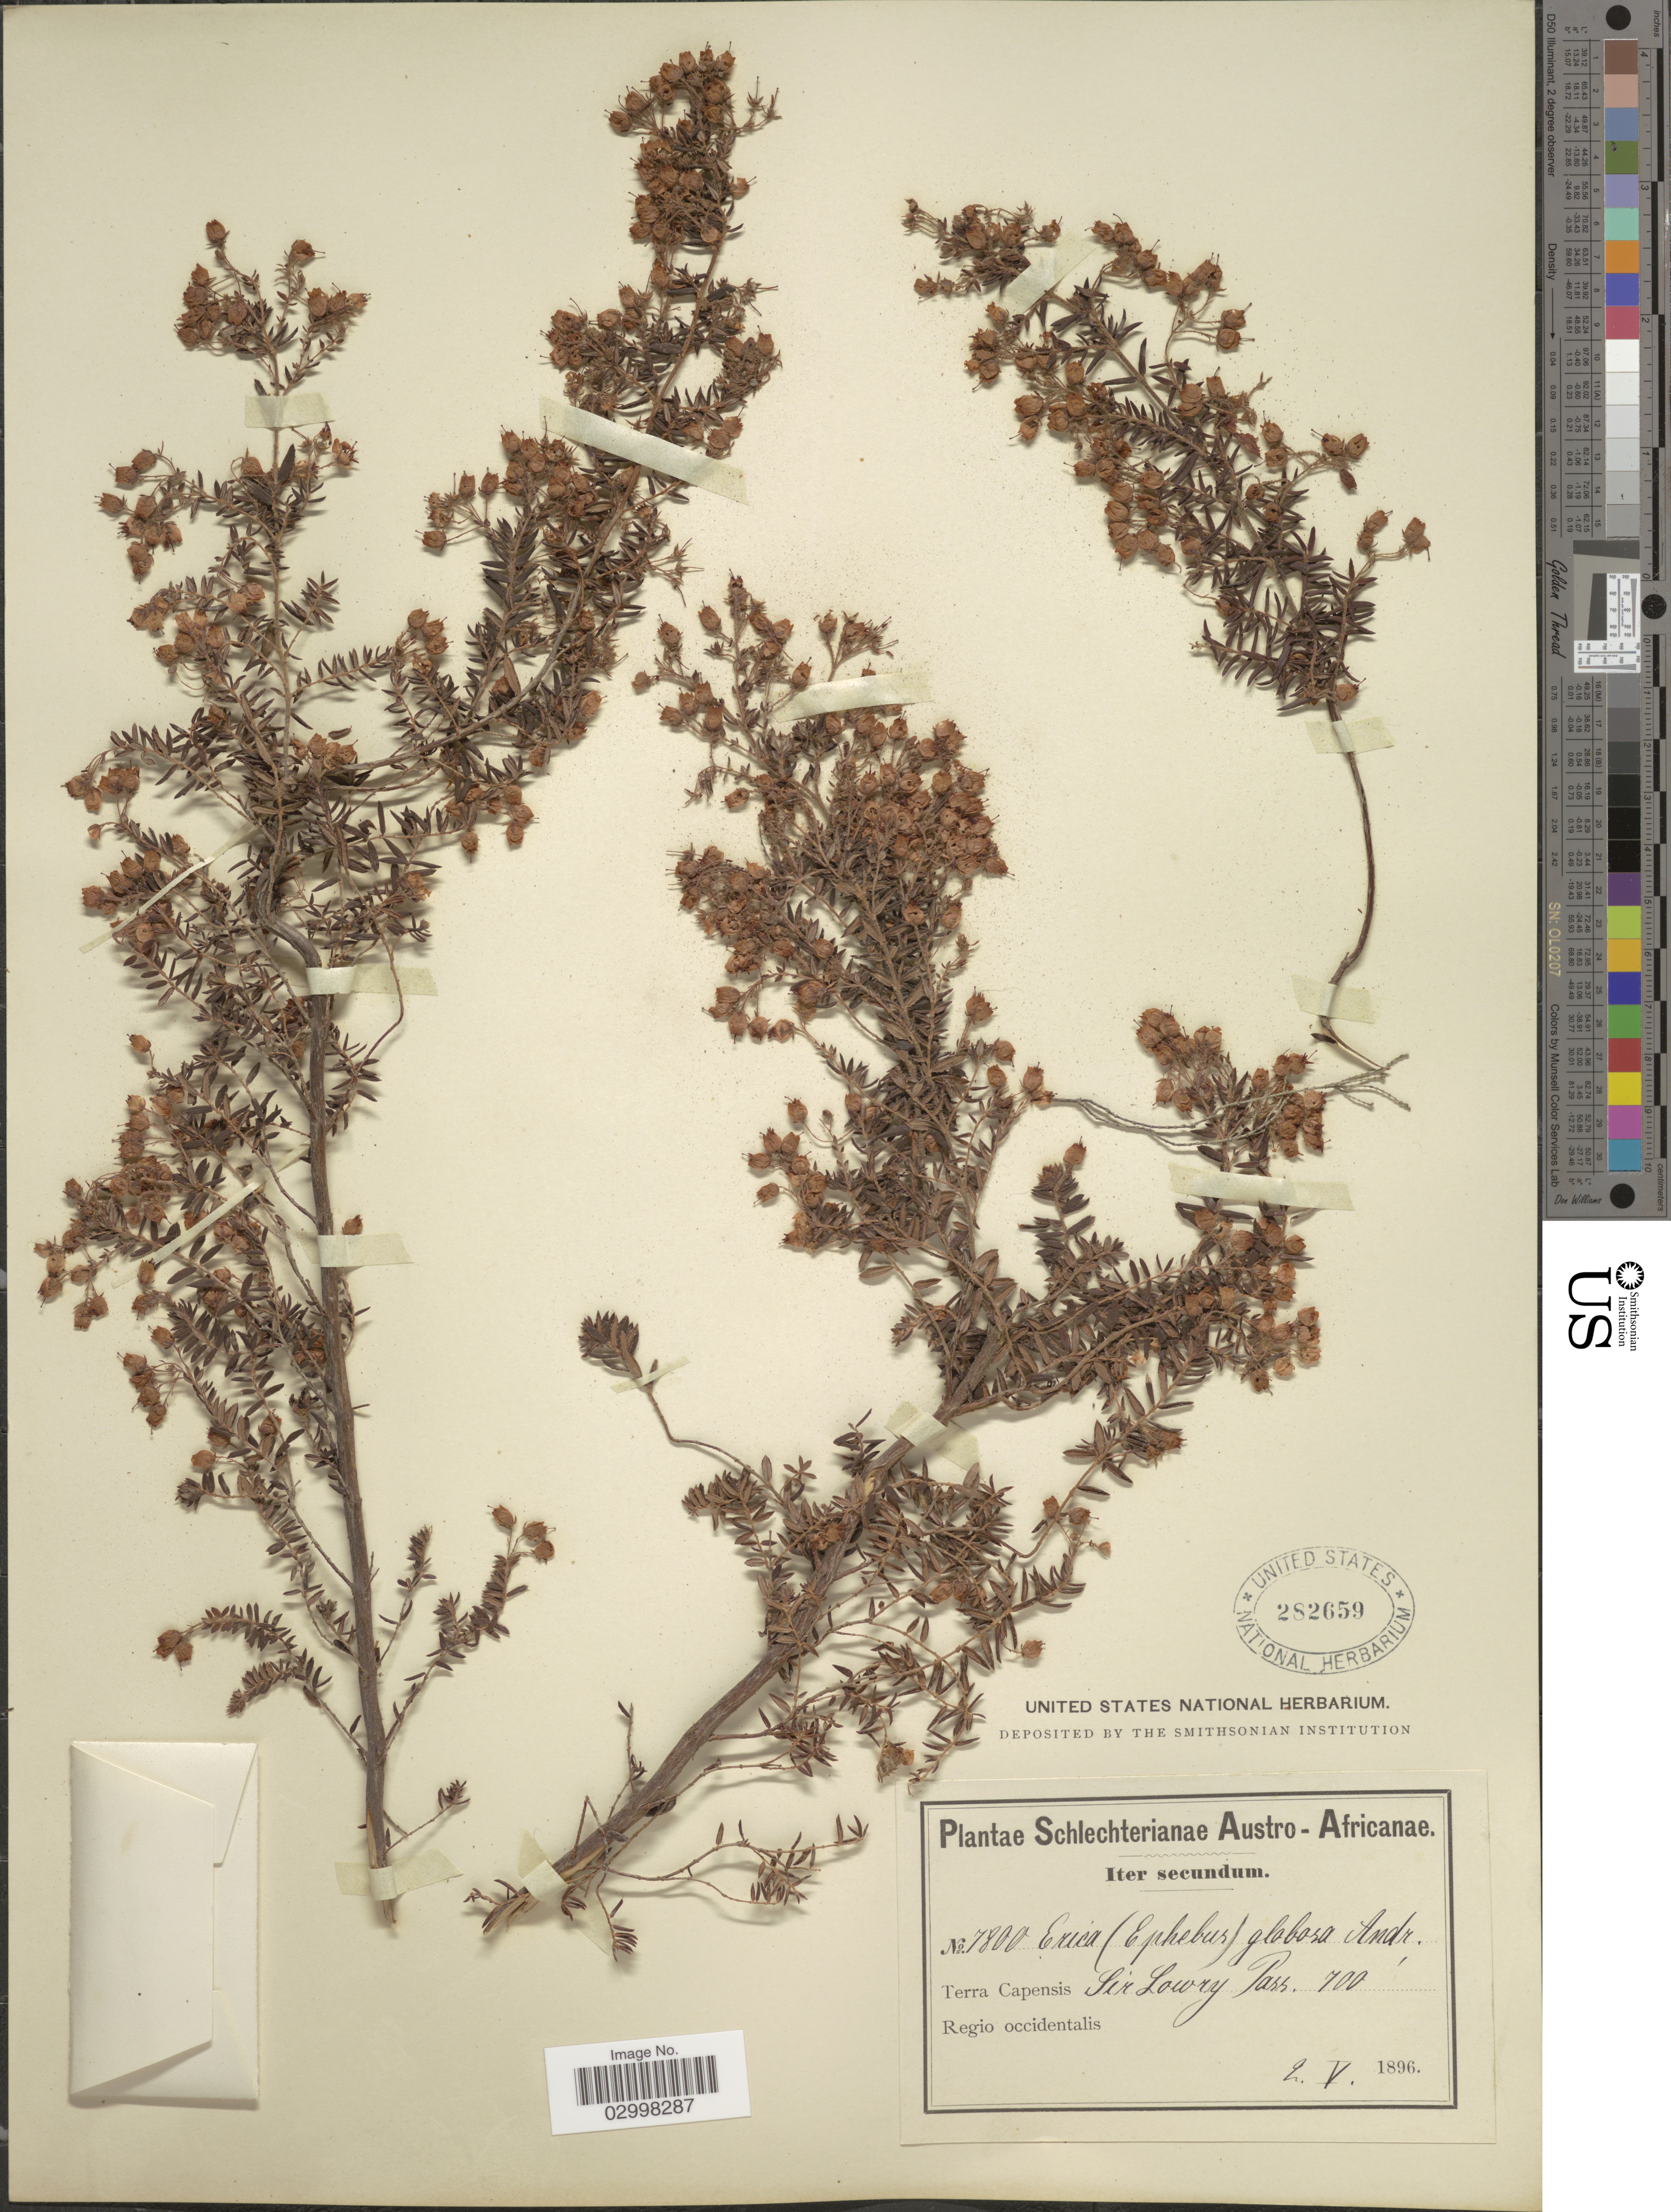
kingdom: Plantae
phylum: Tracheophyta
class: Magnoliopsida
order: Ericales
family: Ericaceae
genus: Erica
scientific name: Erica globosa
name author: Andrews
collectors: Schlechter, --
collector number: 7800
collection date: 1896-05-02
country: South Africa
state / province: Western Cape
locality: Austro-Africanae. Terra Capensis Sir Lowry Pass. Regio occidentalis.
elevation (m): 213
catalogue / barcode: US 282659